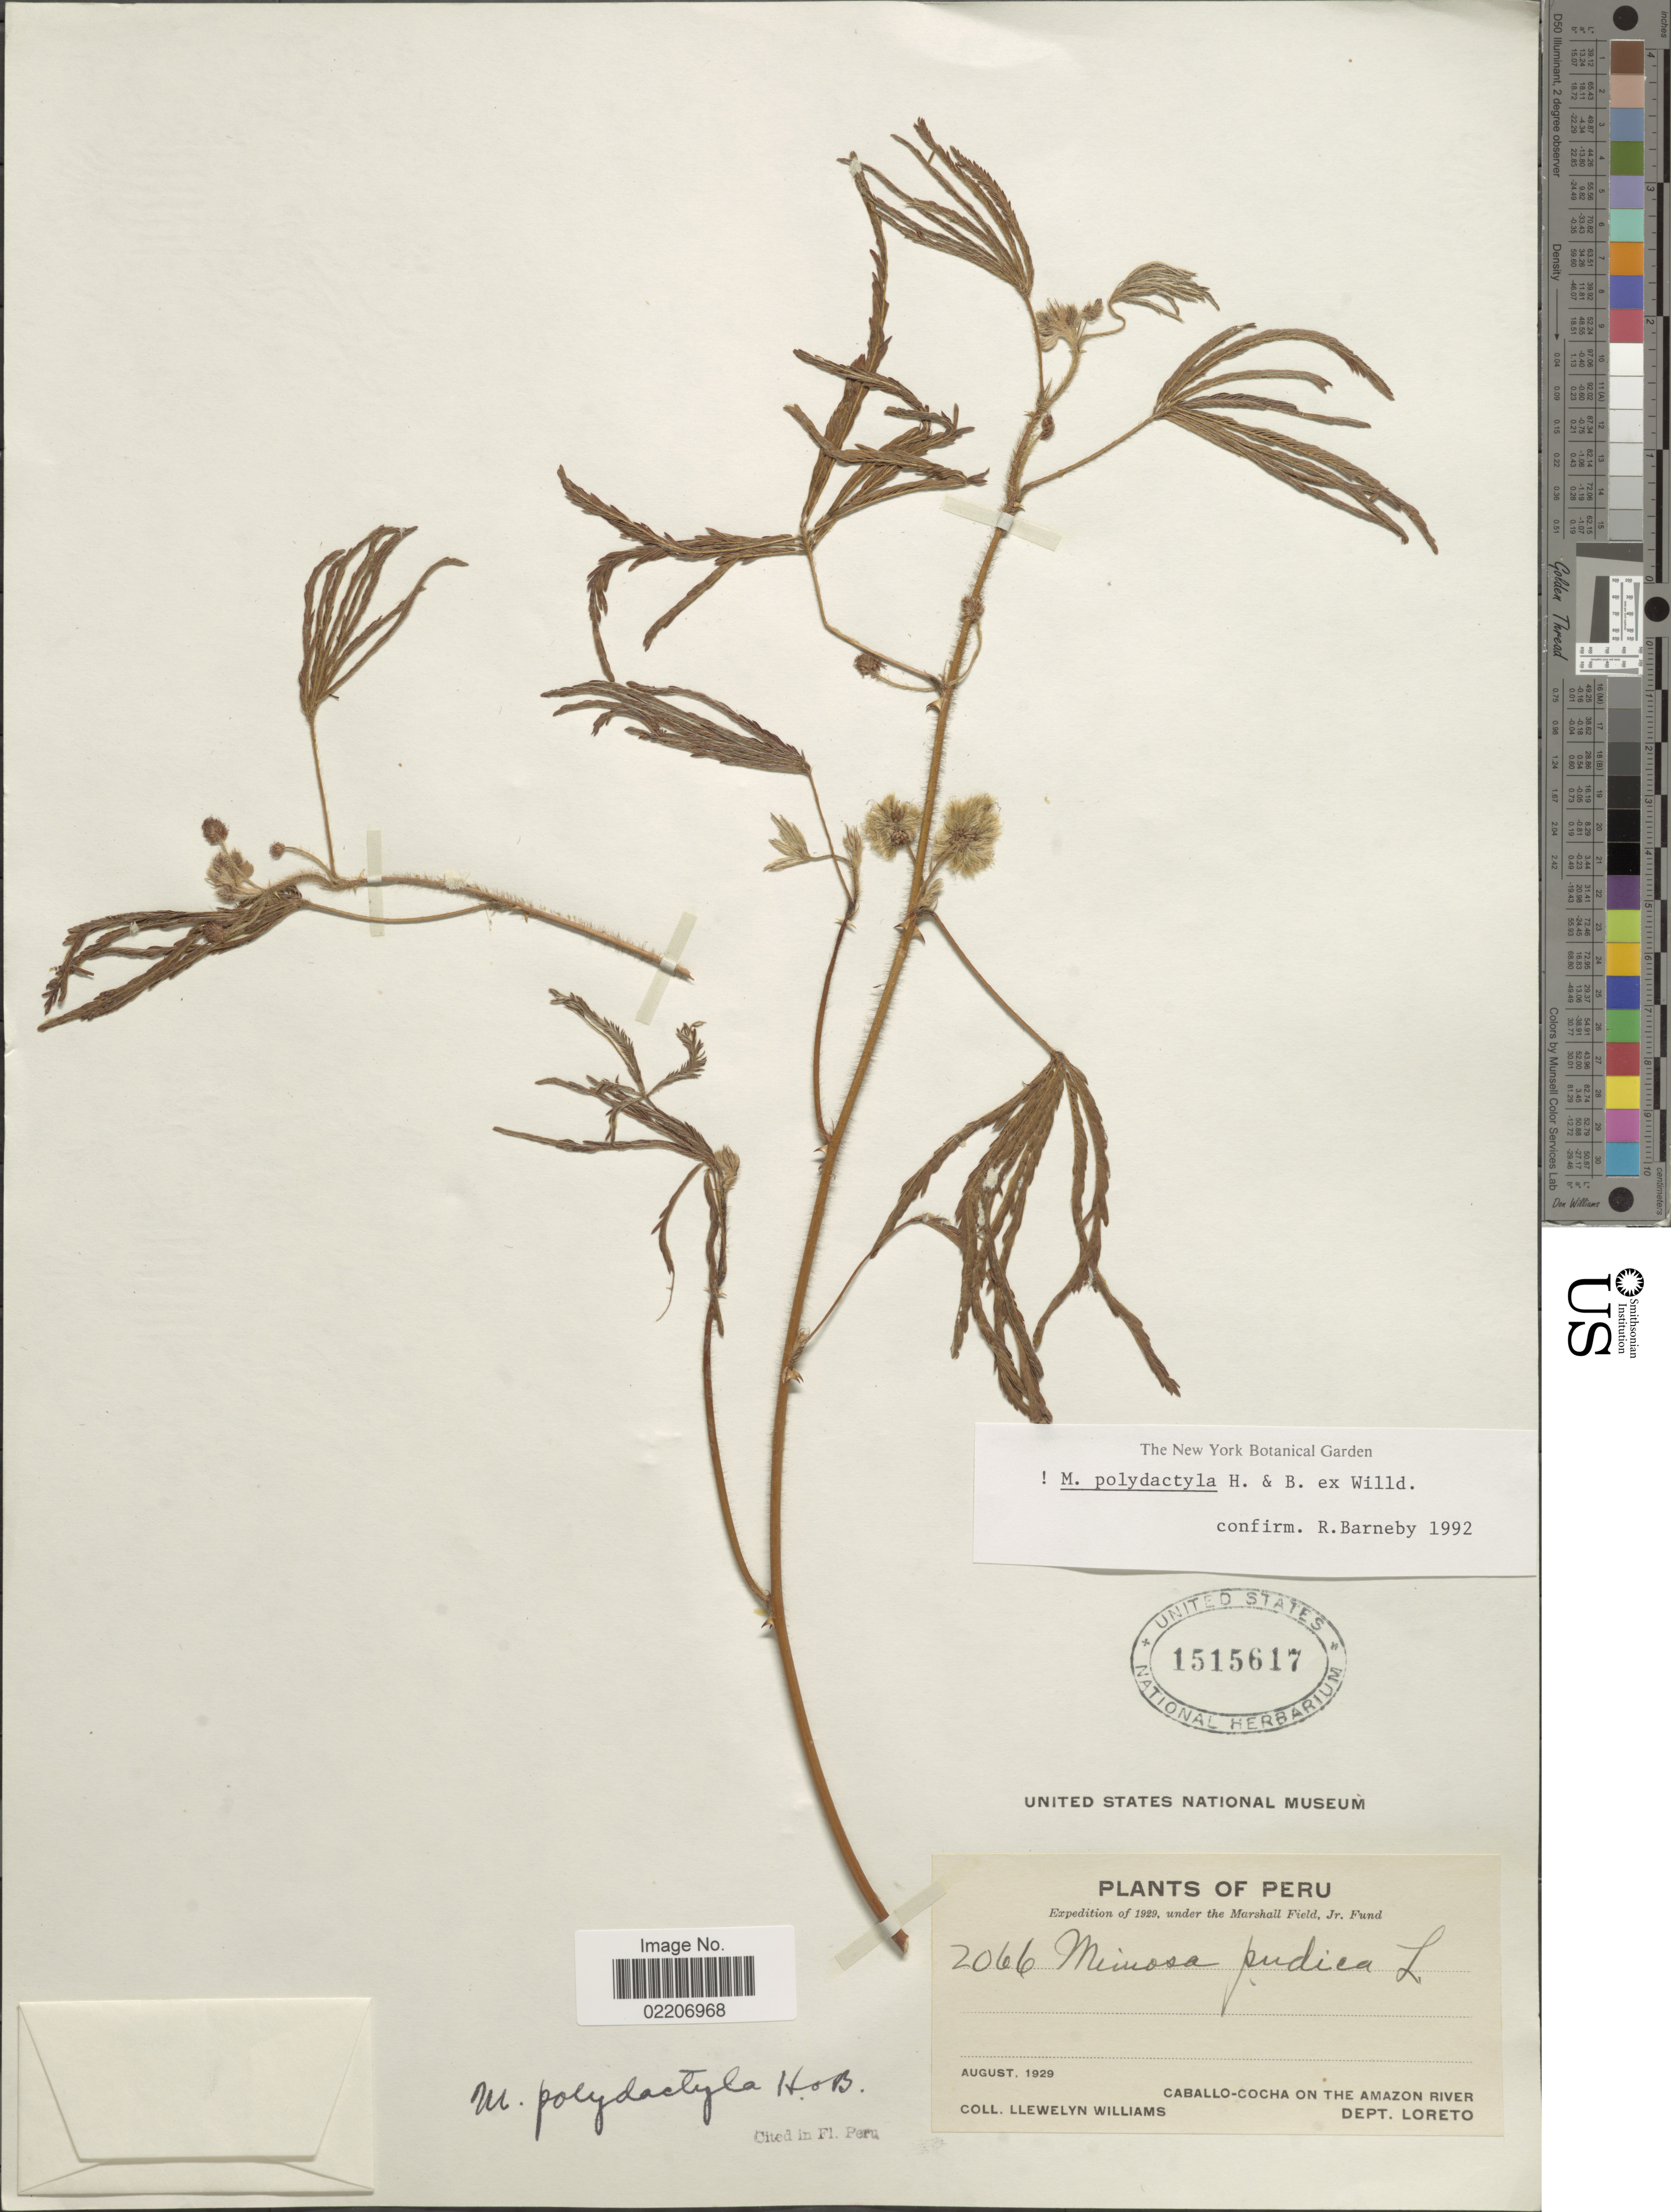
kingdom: Plantae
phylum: Tracheophyta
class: Magnoliopsida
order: Fabales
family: Fabaceae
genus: Mimosa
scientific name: Mimosa polydactyla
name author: Humb. & Bonpl. ex Willd.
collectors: Ll. Williams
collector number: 2066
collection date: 1929-08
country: Peru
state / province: Loreto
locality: Caballo-Cocha on the Amazon River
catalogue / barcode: US 1515617